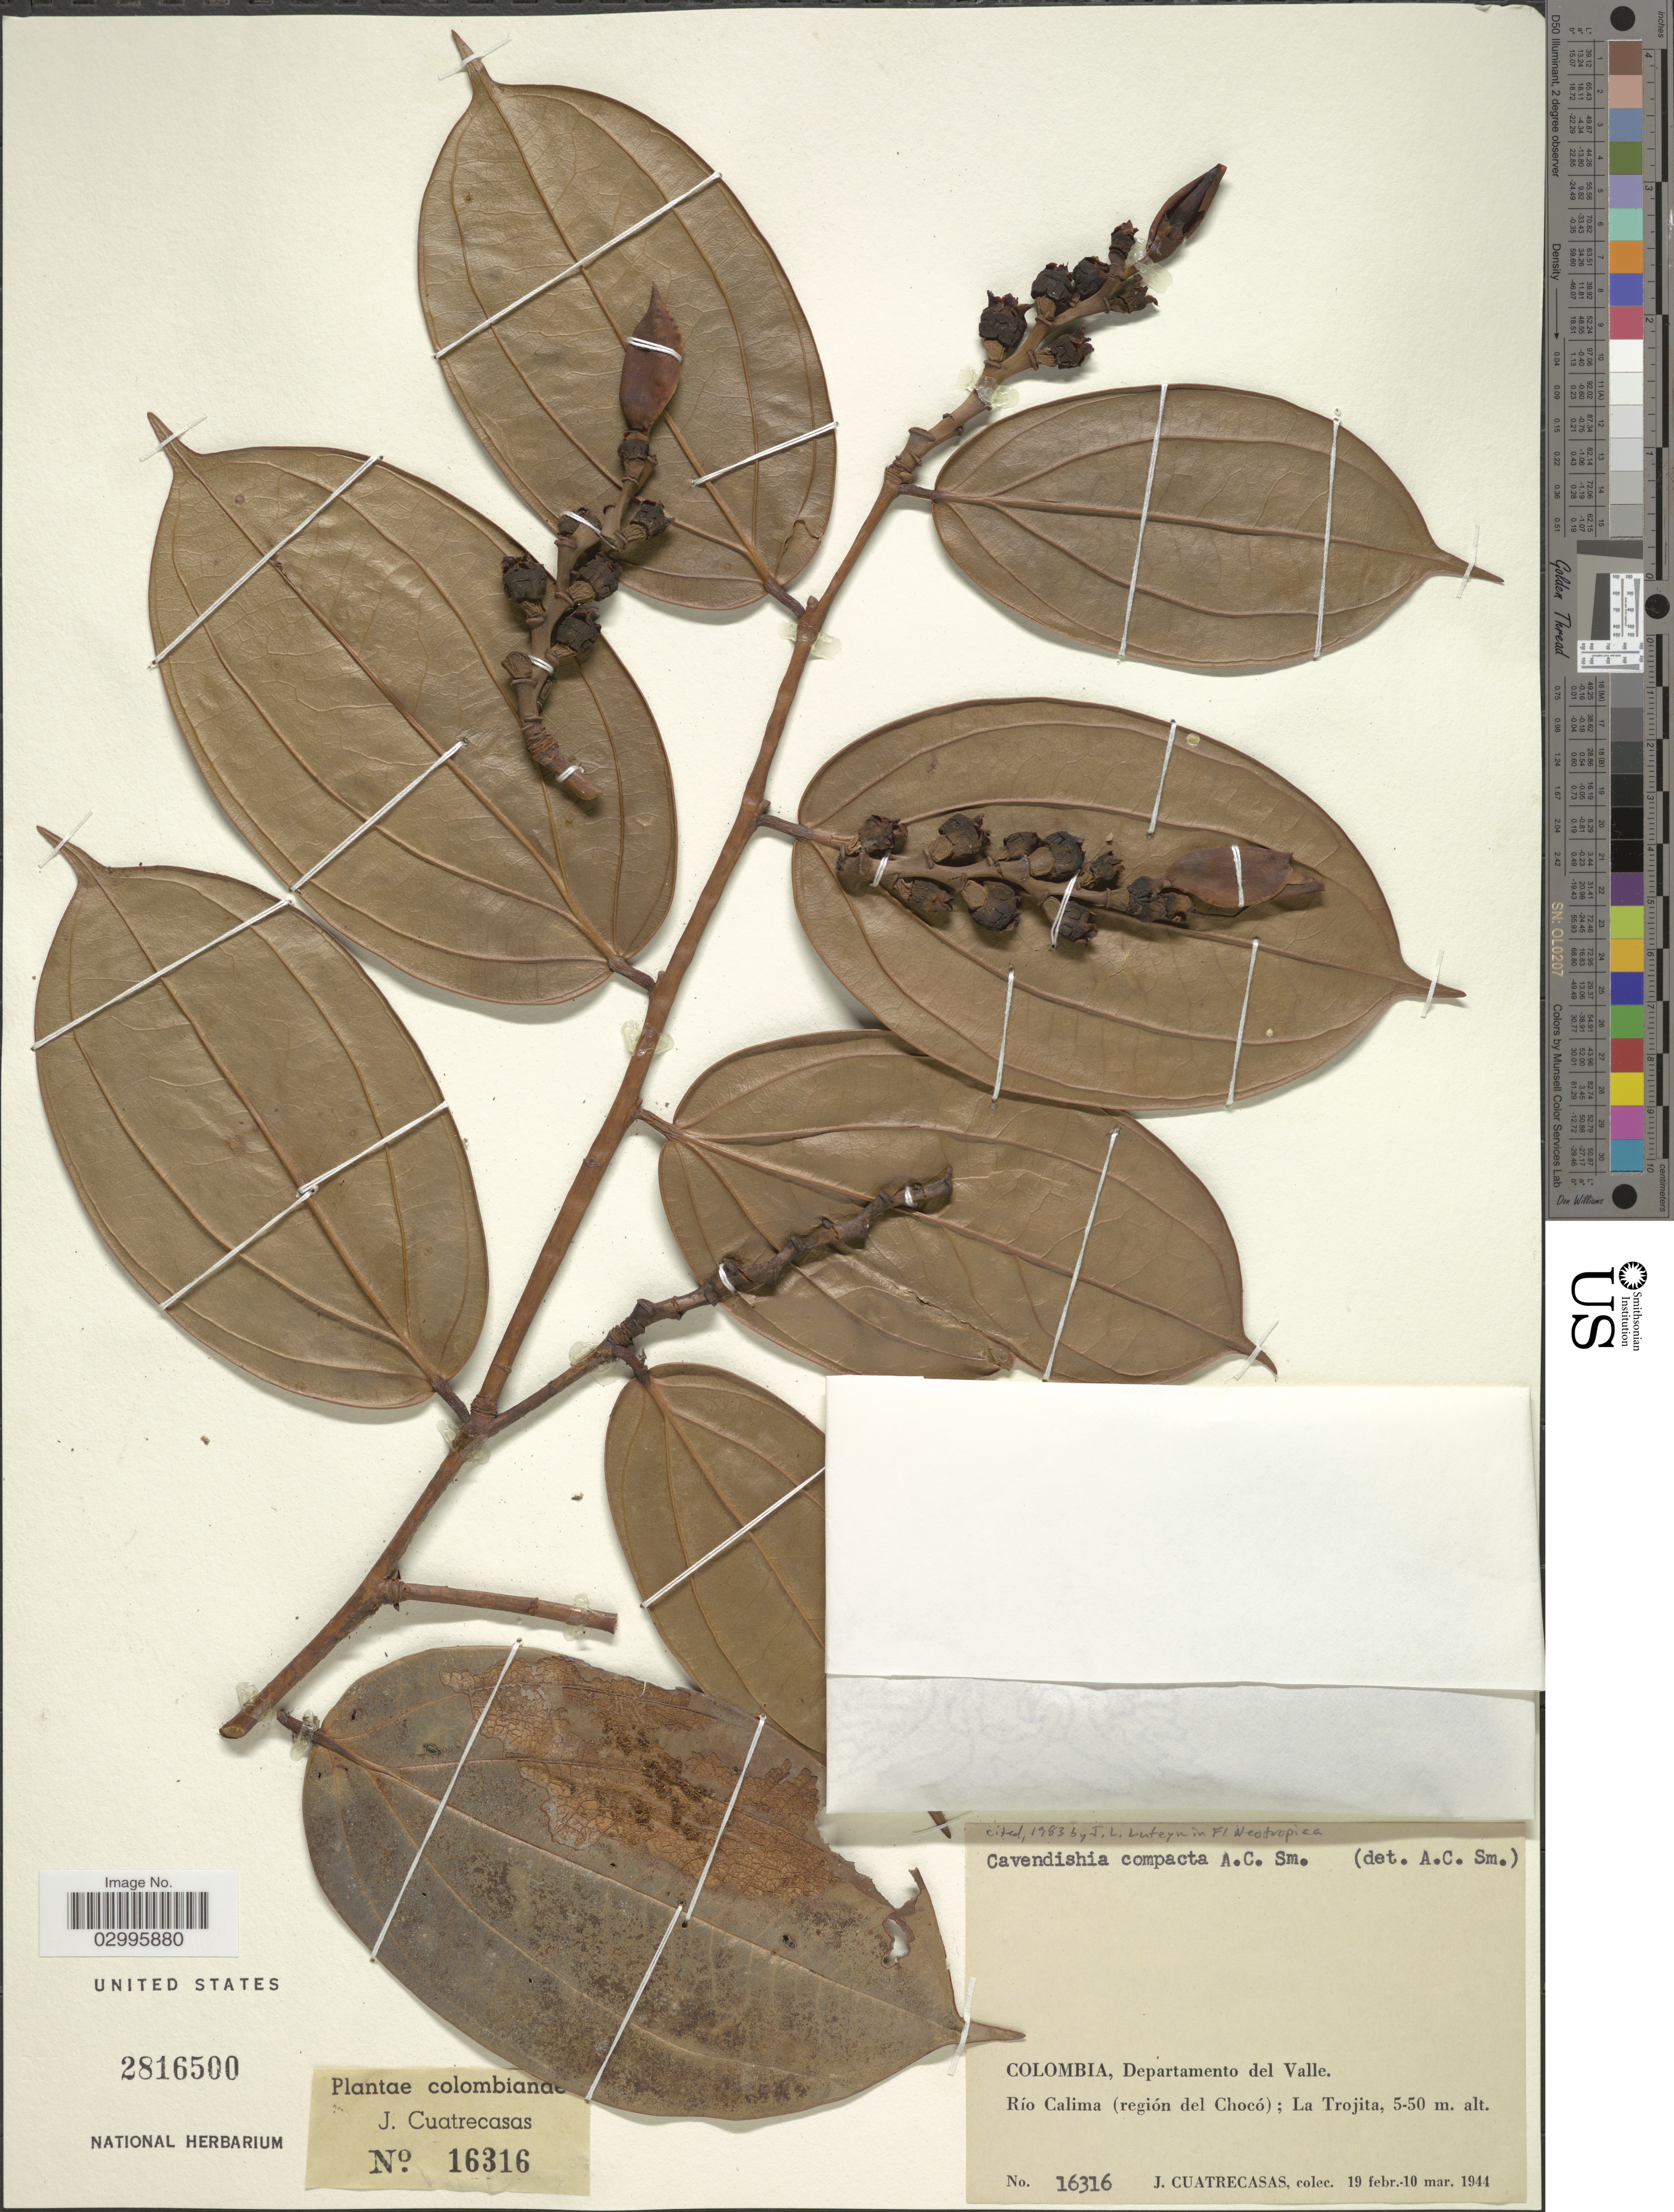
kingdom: Plantae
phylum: Tracheophyta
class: Magnoliopsida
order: Ericales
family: Ericaceae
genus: Cavendishia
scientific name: Cavendishia compacta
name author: A.C. Sm.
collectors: J. Cuatrecasas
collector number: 16316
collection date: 1944-02-19/1944-03-10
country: Colombia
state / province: Valle del Cauca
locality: Departamento del Valle. Río Calima (región del Chocó); La Trojita.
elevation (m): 5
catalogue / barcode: US 2816500